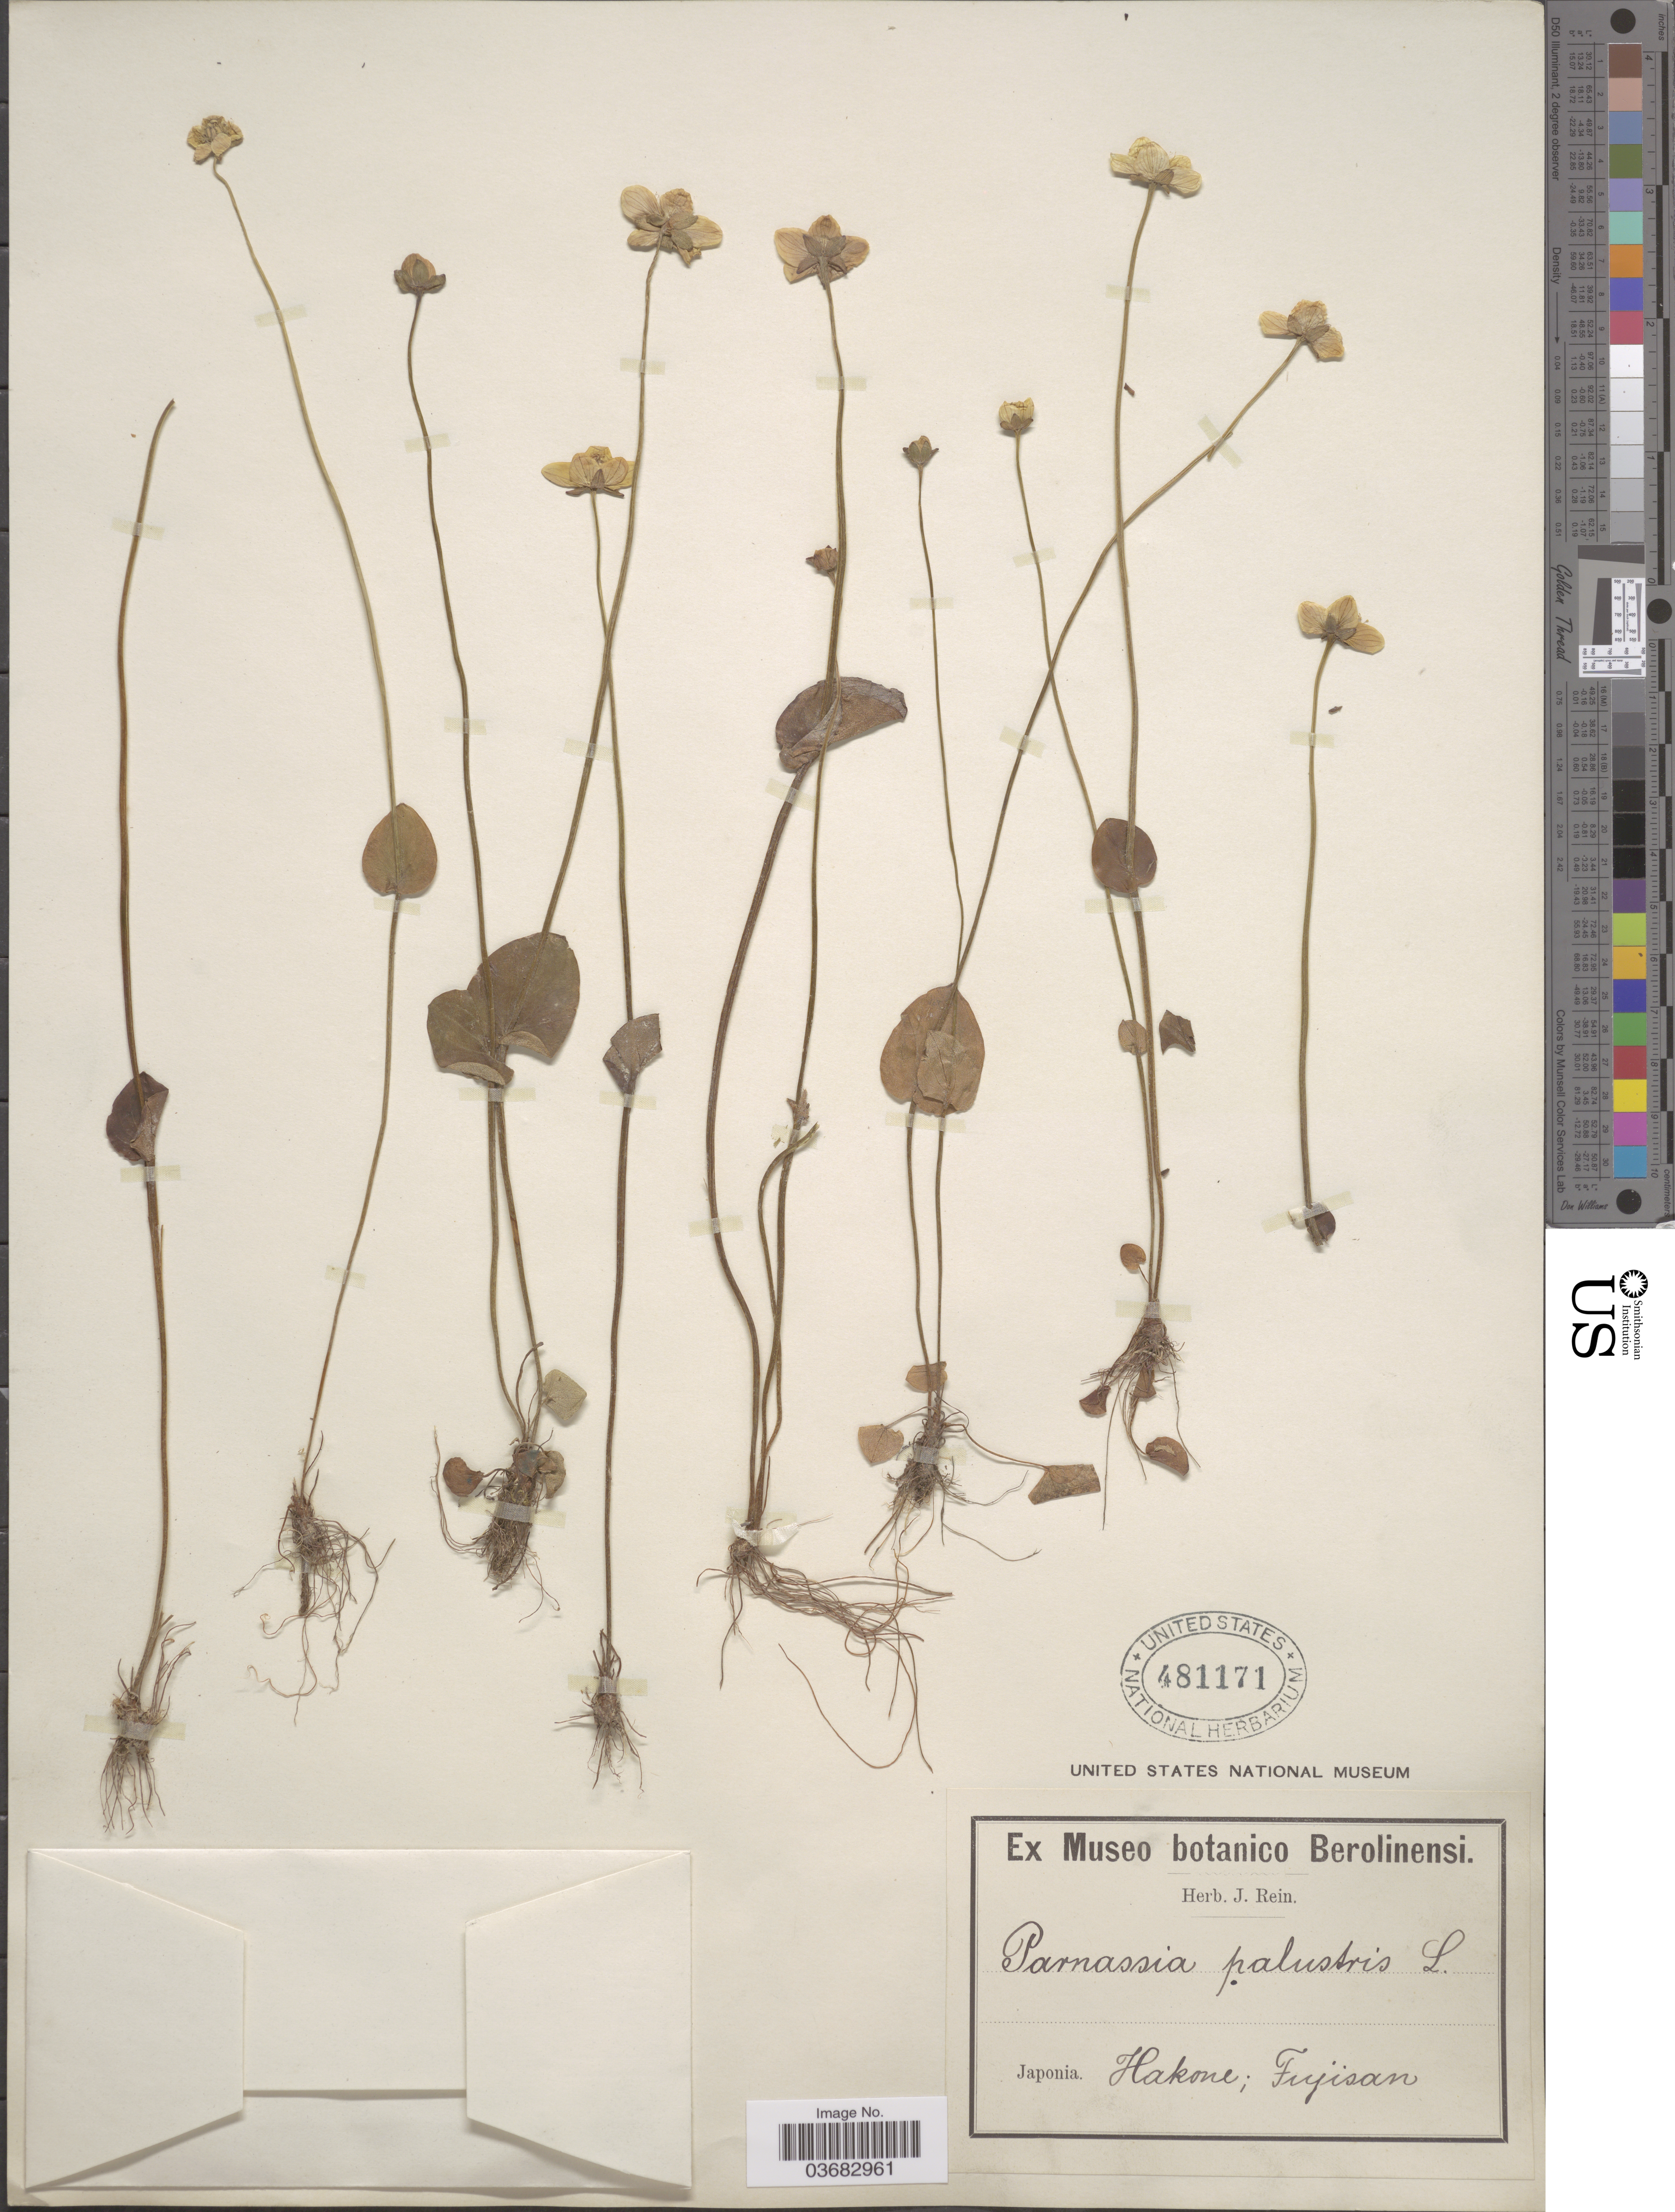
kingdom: Plantae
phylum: Tracheophyta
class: Magnoliopsida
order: Celastrales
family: Parnassiaceae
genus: Parnassia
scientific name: Parnassia palustris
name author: L.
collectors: ex herb. J. Rein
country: Japan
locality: Hakone; Fujisan.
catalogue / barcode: US 481171